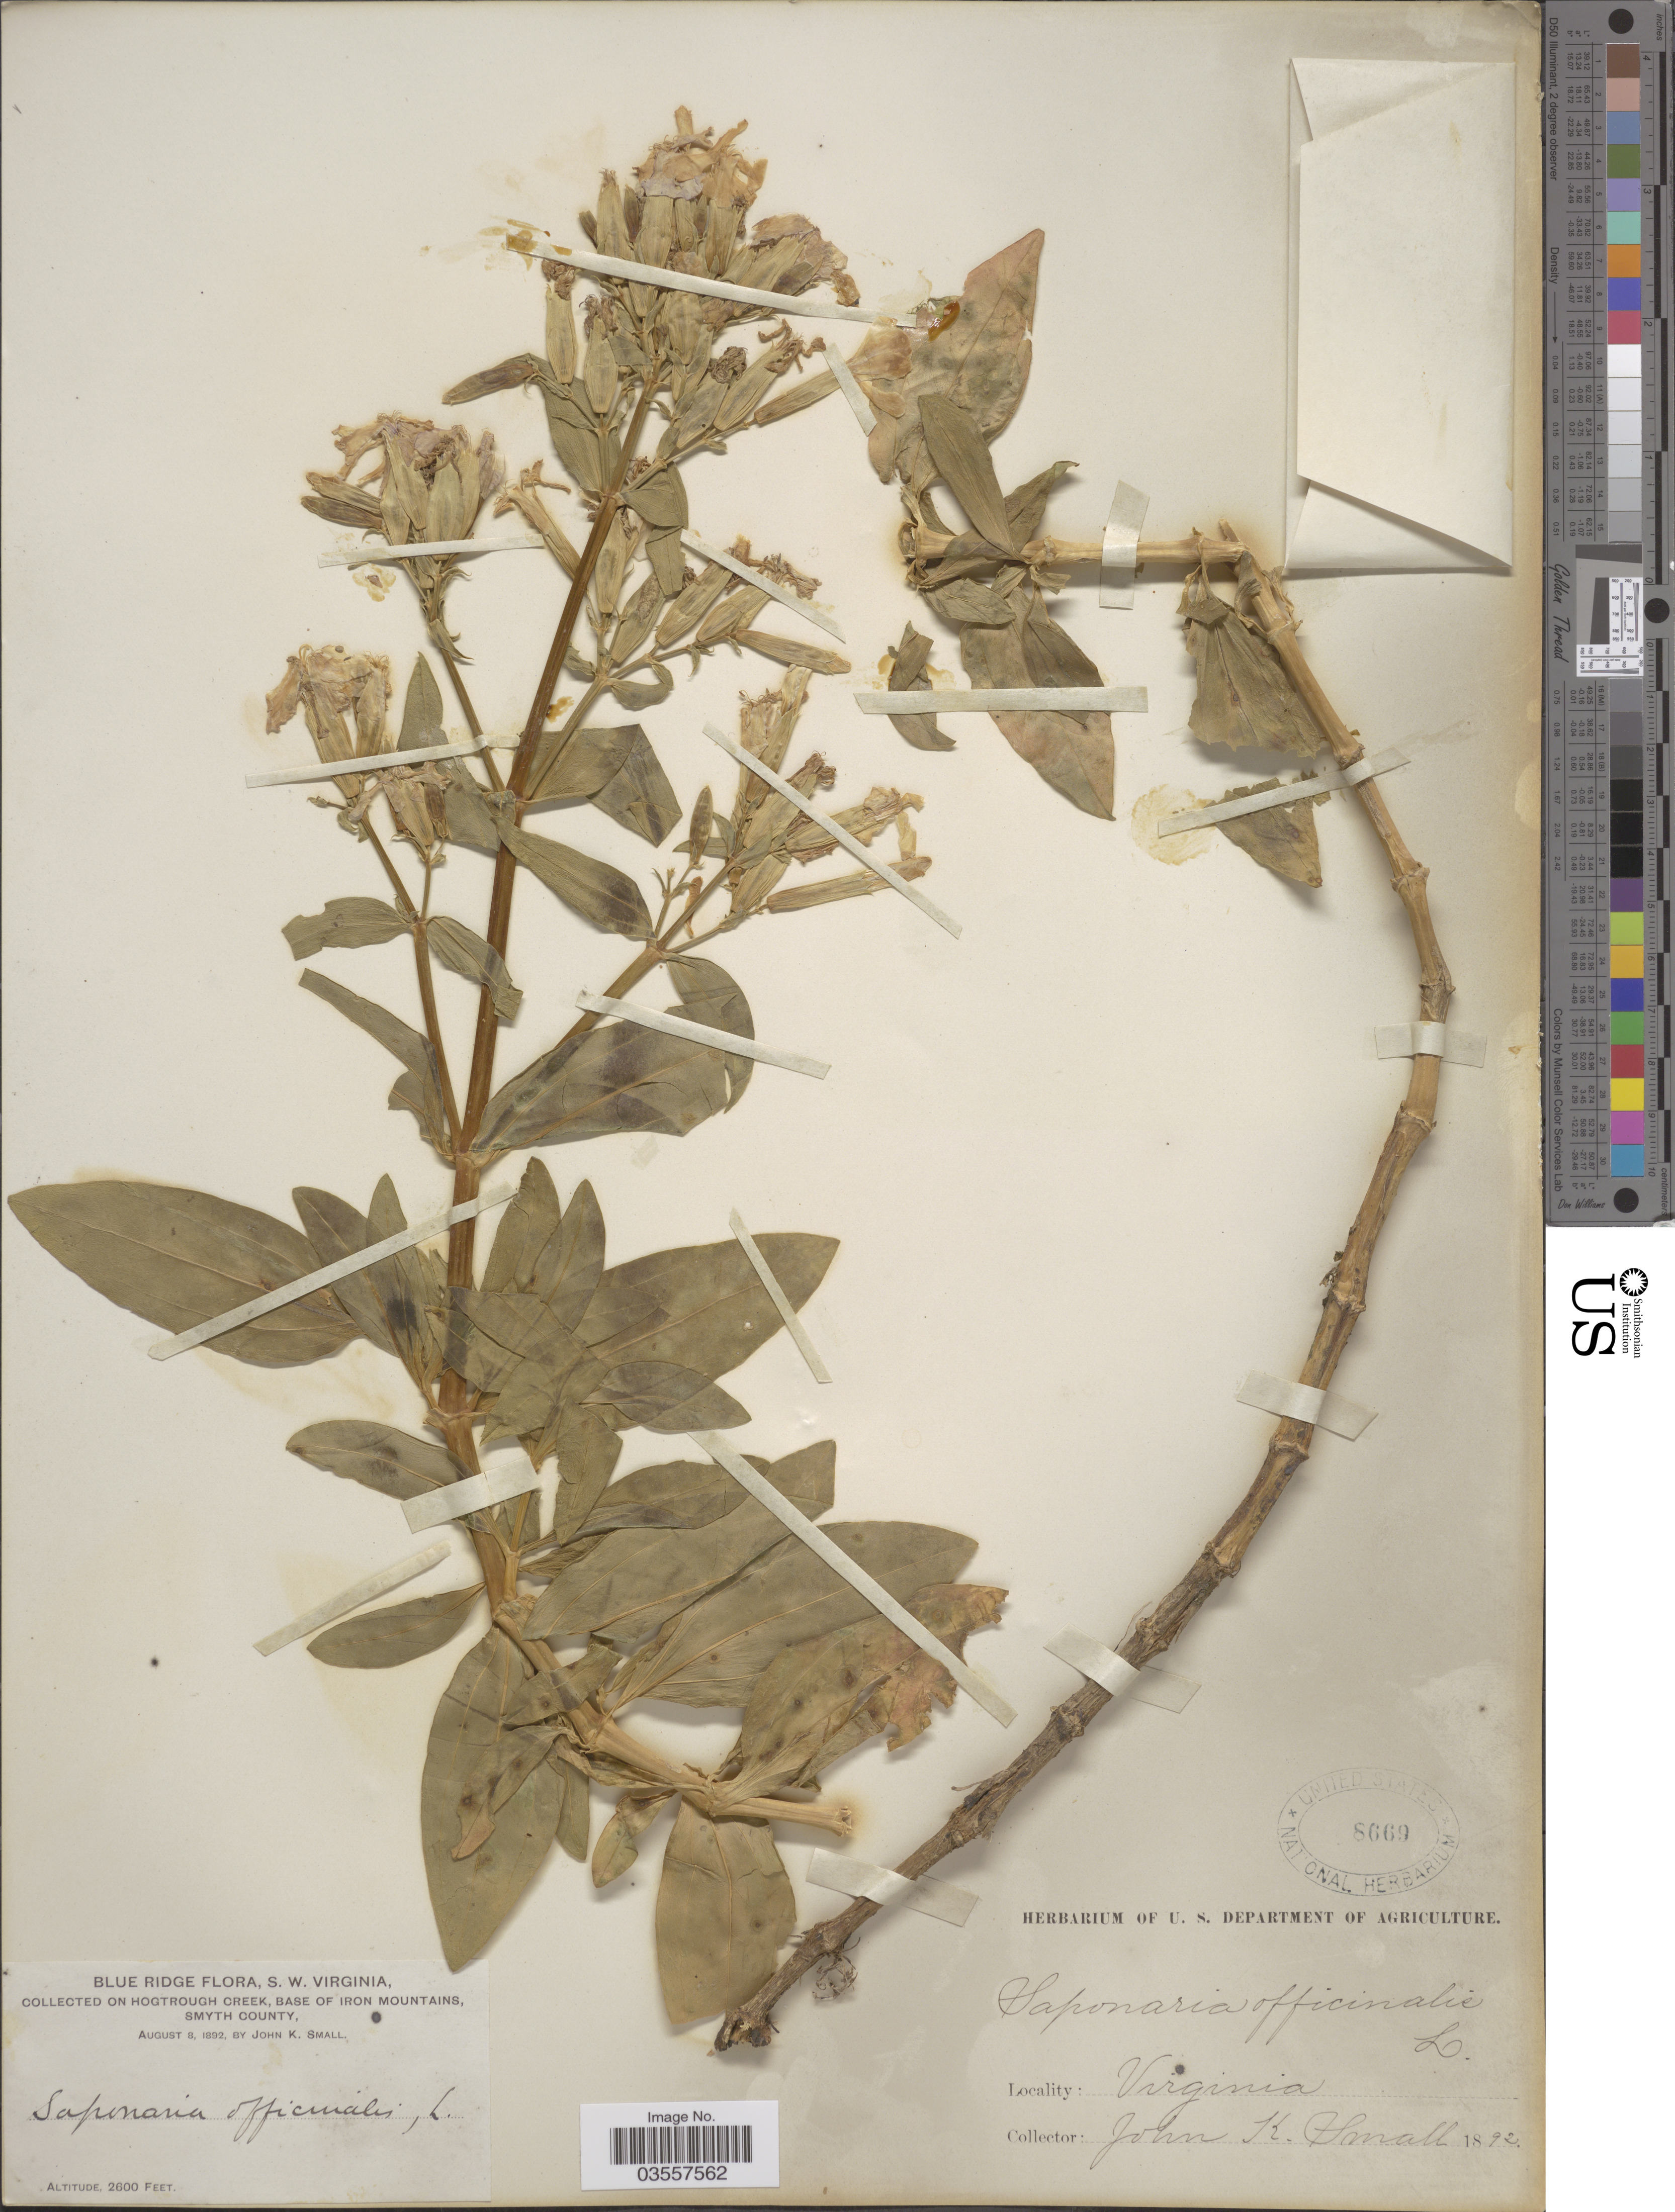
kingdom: Plantae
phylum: Tracheophyta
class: Magnoliopsida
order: Caryophyllales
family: Caryophyllaceae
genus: Saponaria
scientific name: Saponaria officinalis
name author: L.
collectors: J. K. Small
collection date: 1892-08-08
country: United States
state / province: Virginia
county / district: Smyth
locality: Blue Ridge, S.W. Virginia. On Hogtrough Creek, Base of Iron Mountains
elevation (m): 792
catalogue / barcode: US 8669